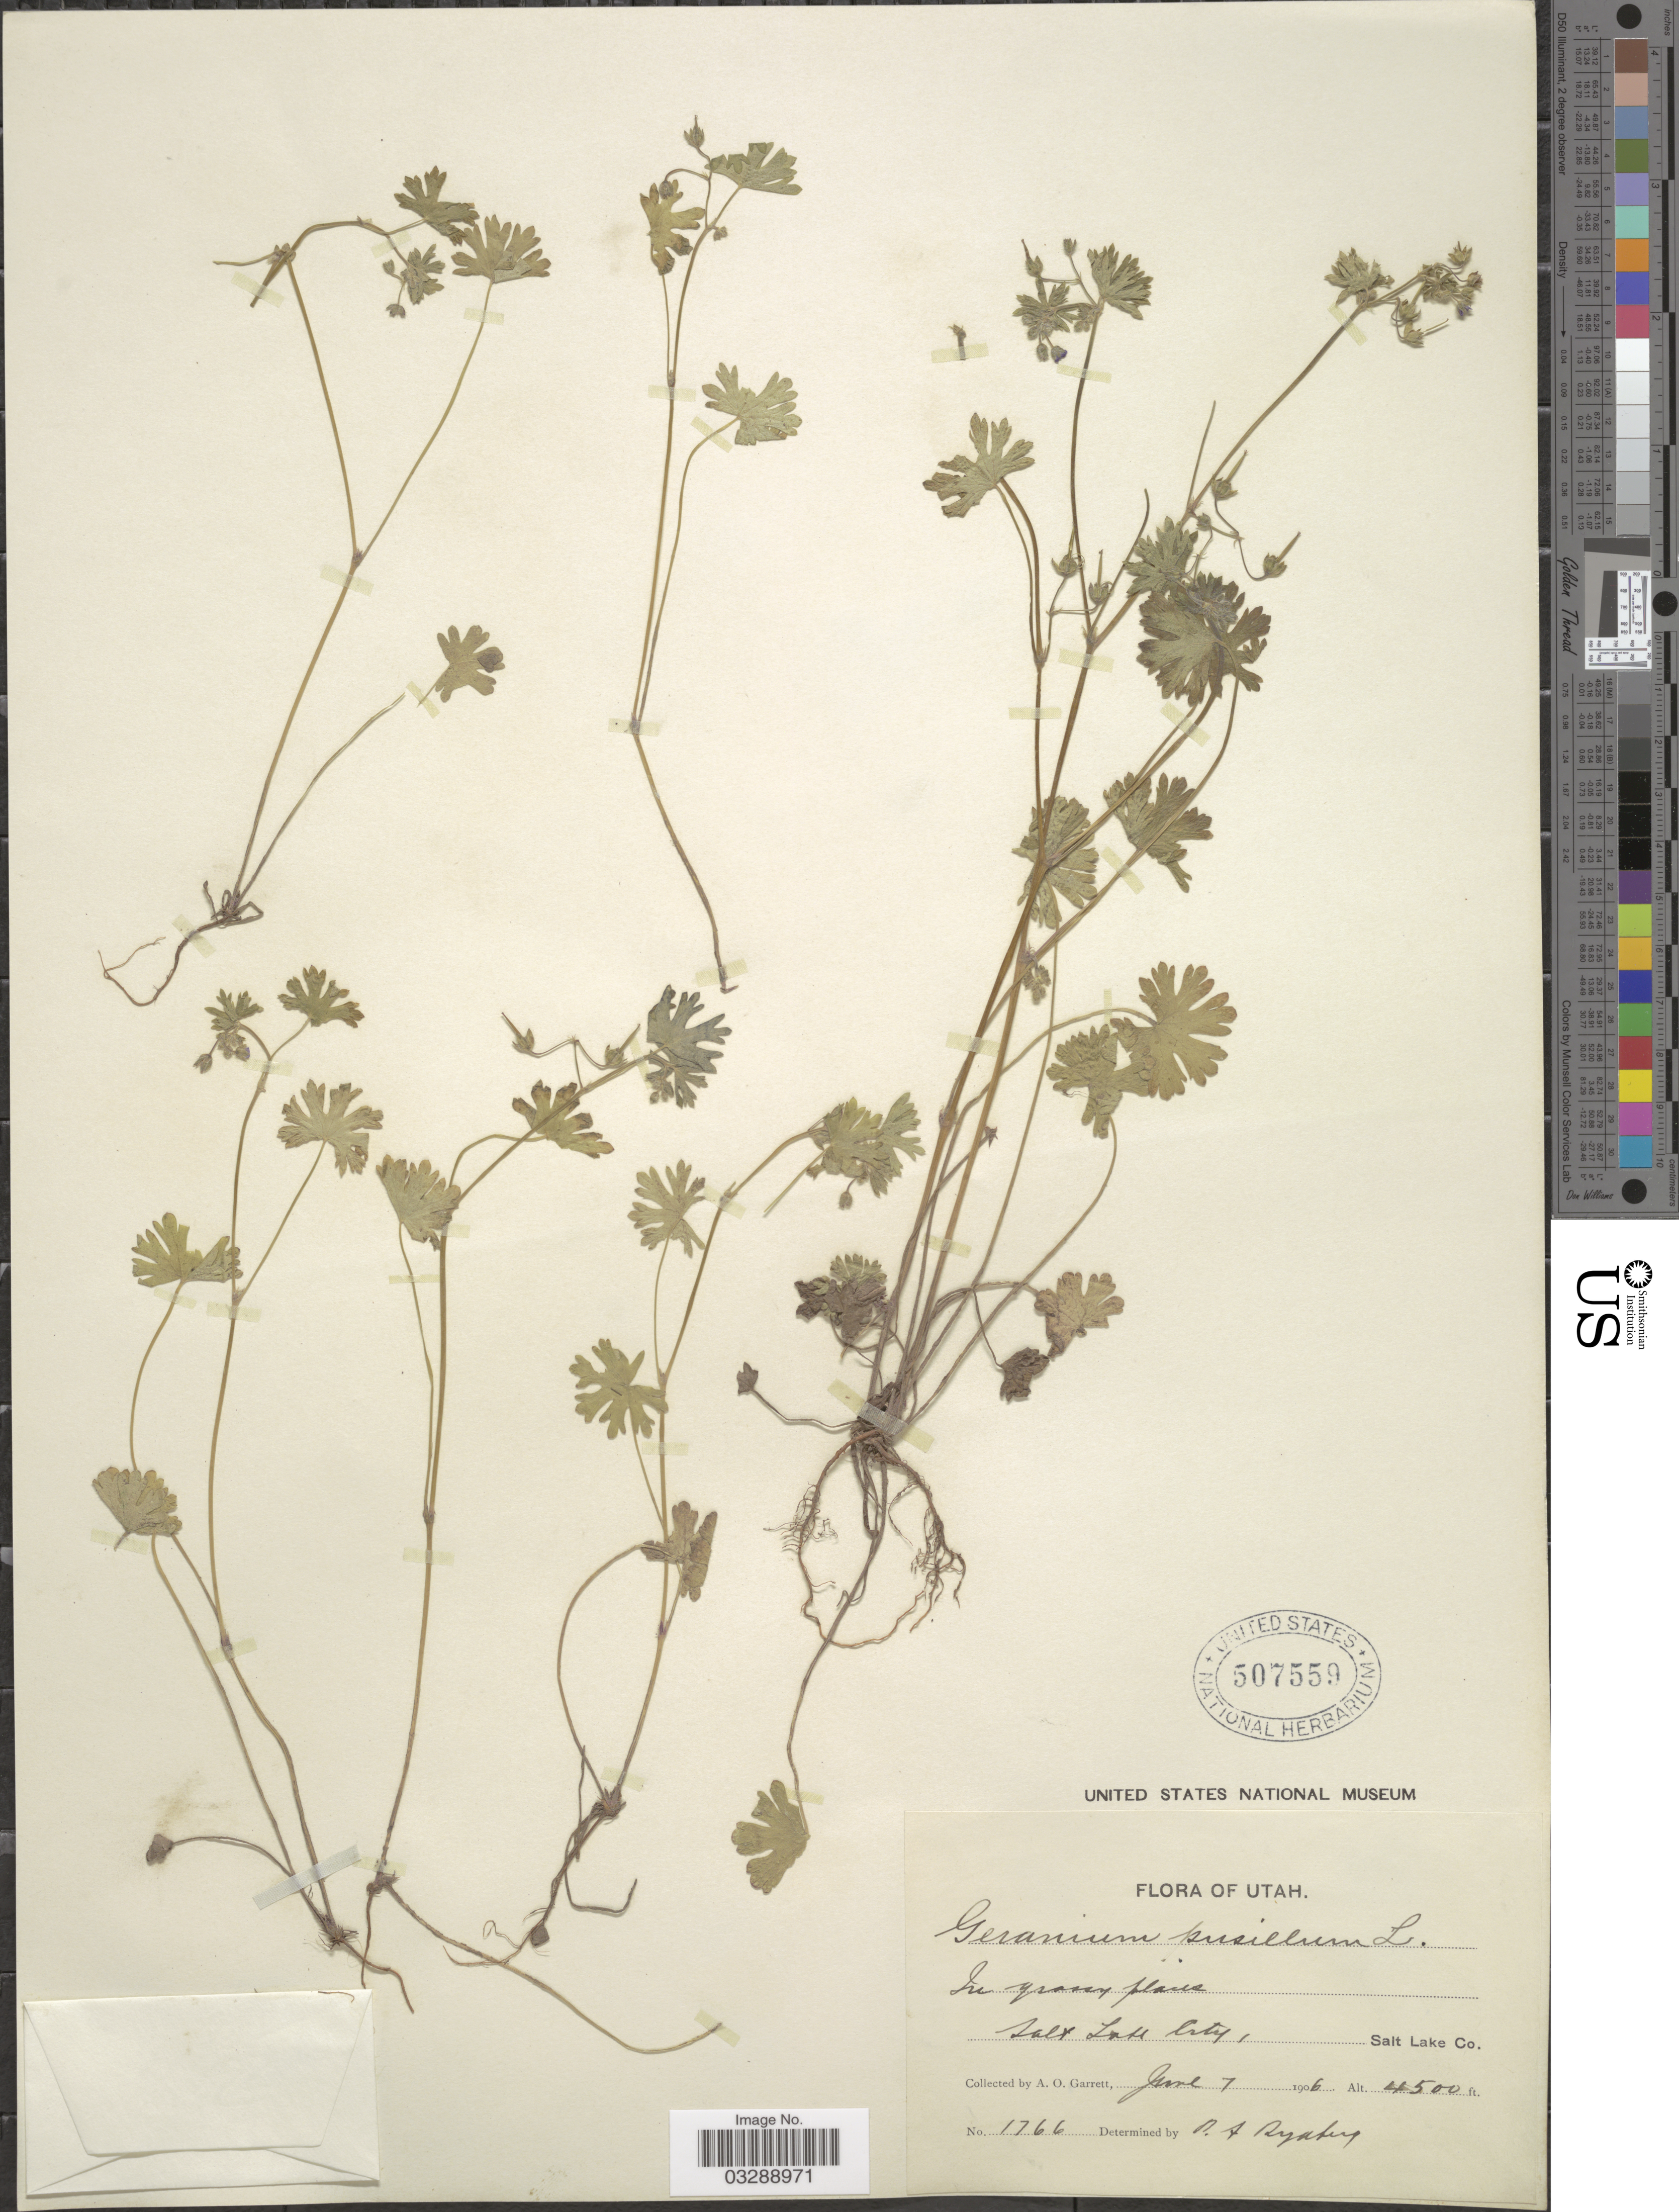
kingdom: Plantae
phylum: Tracheophyta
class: Magnoliopsida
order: Geraniales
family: Geraniaceae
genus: Geranium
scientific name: Geranium pusillum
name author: L.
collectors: A. O. Garrett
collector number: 1766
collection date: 1906-06-07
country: United States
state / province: Utah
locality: Salt Lake City, Salt Lake Co.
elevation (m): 1372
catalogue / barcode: US 507559